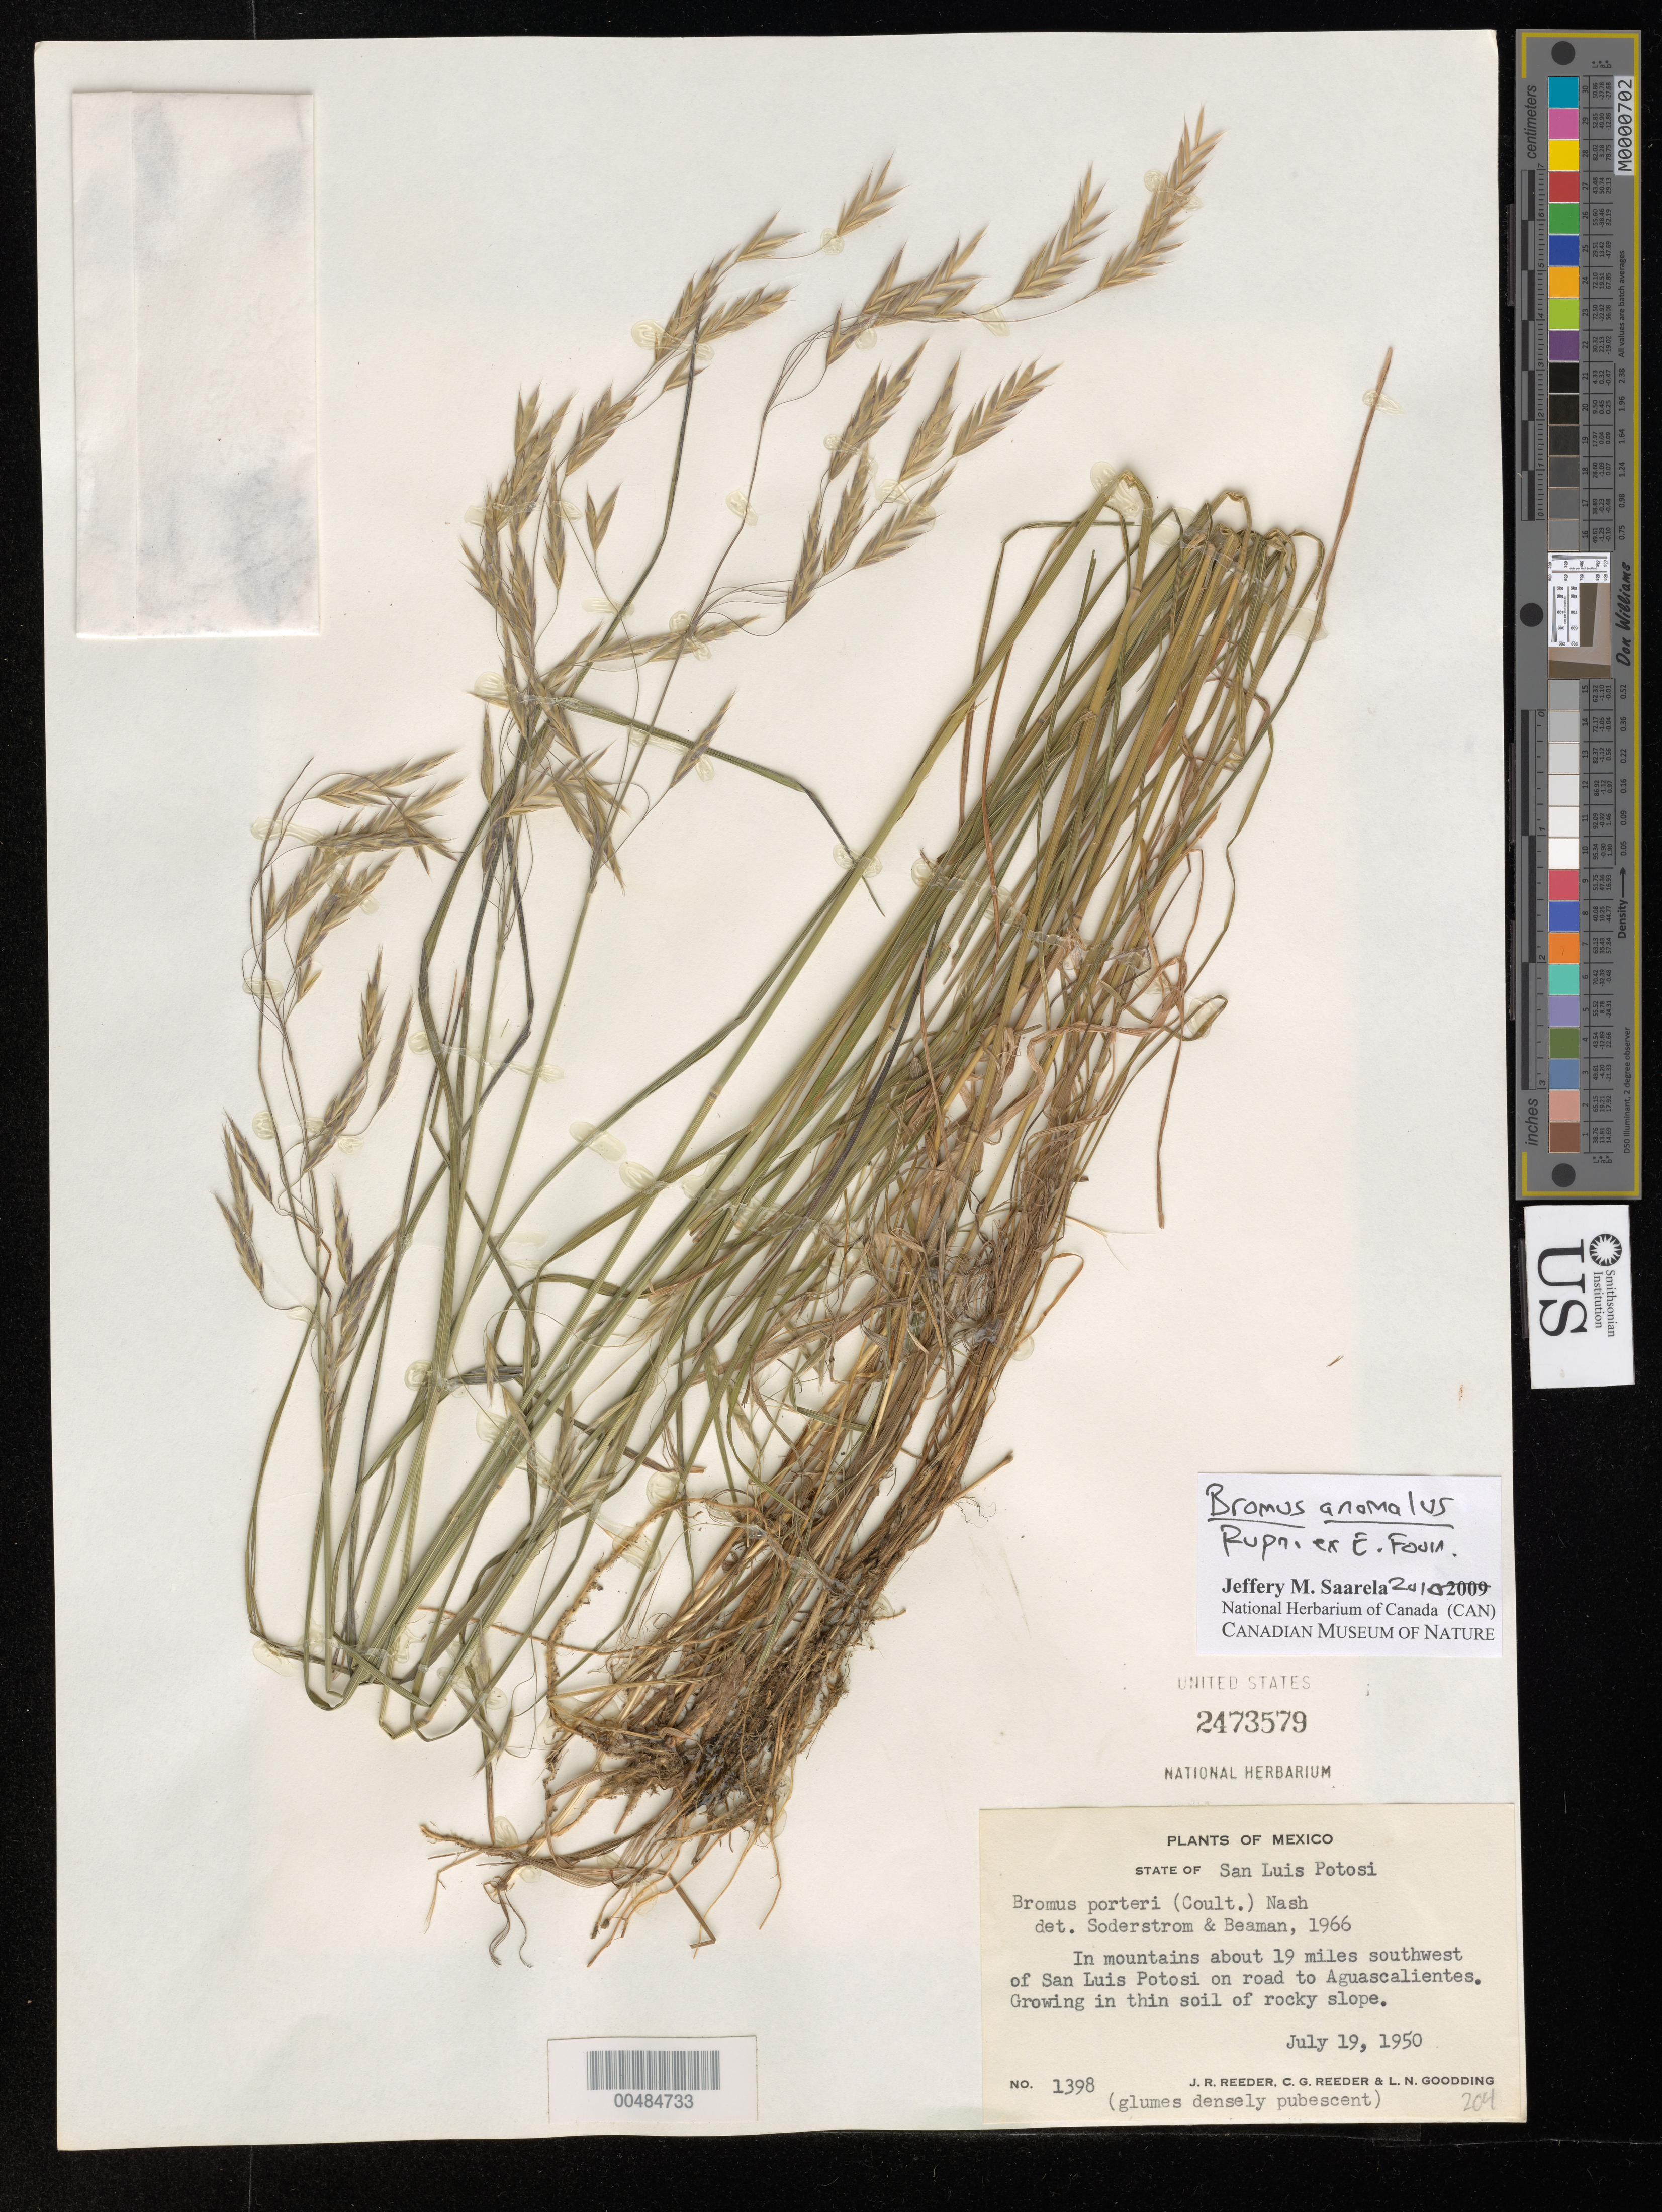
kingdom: Plantae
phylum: Tracheophyta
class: Liliopsida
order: Poales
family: Poaceae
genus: Bromus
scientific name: Bromus anomalus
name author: Rupr. ex E. Fourn.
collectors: J. R. Reeder, C. G. Reeder & L. N. Goodding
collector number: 1398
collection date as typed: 19 Jul 1950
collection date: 1950-07-19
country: Mexico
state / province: San Luis Potosi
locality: In mountains about 19 mi SW of San Luis Potosi on road to Aguascalientes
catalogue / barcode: US 2473579